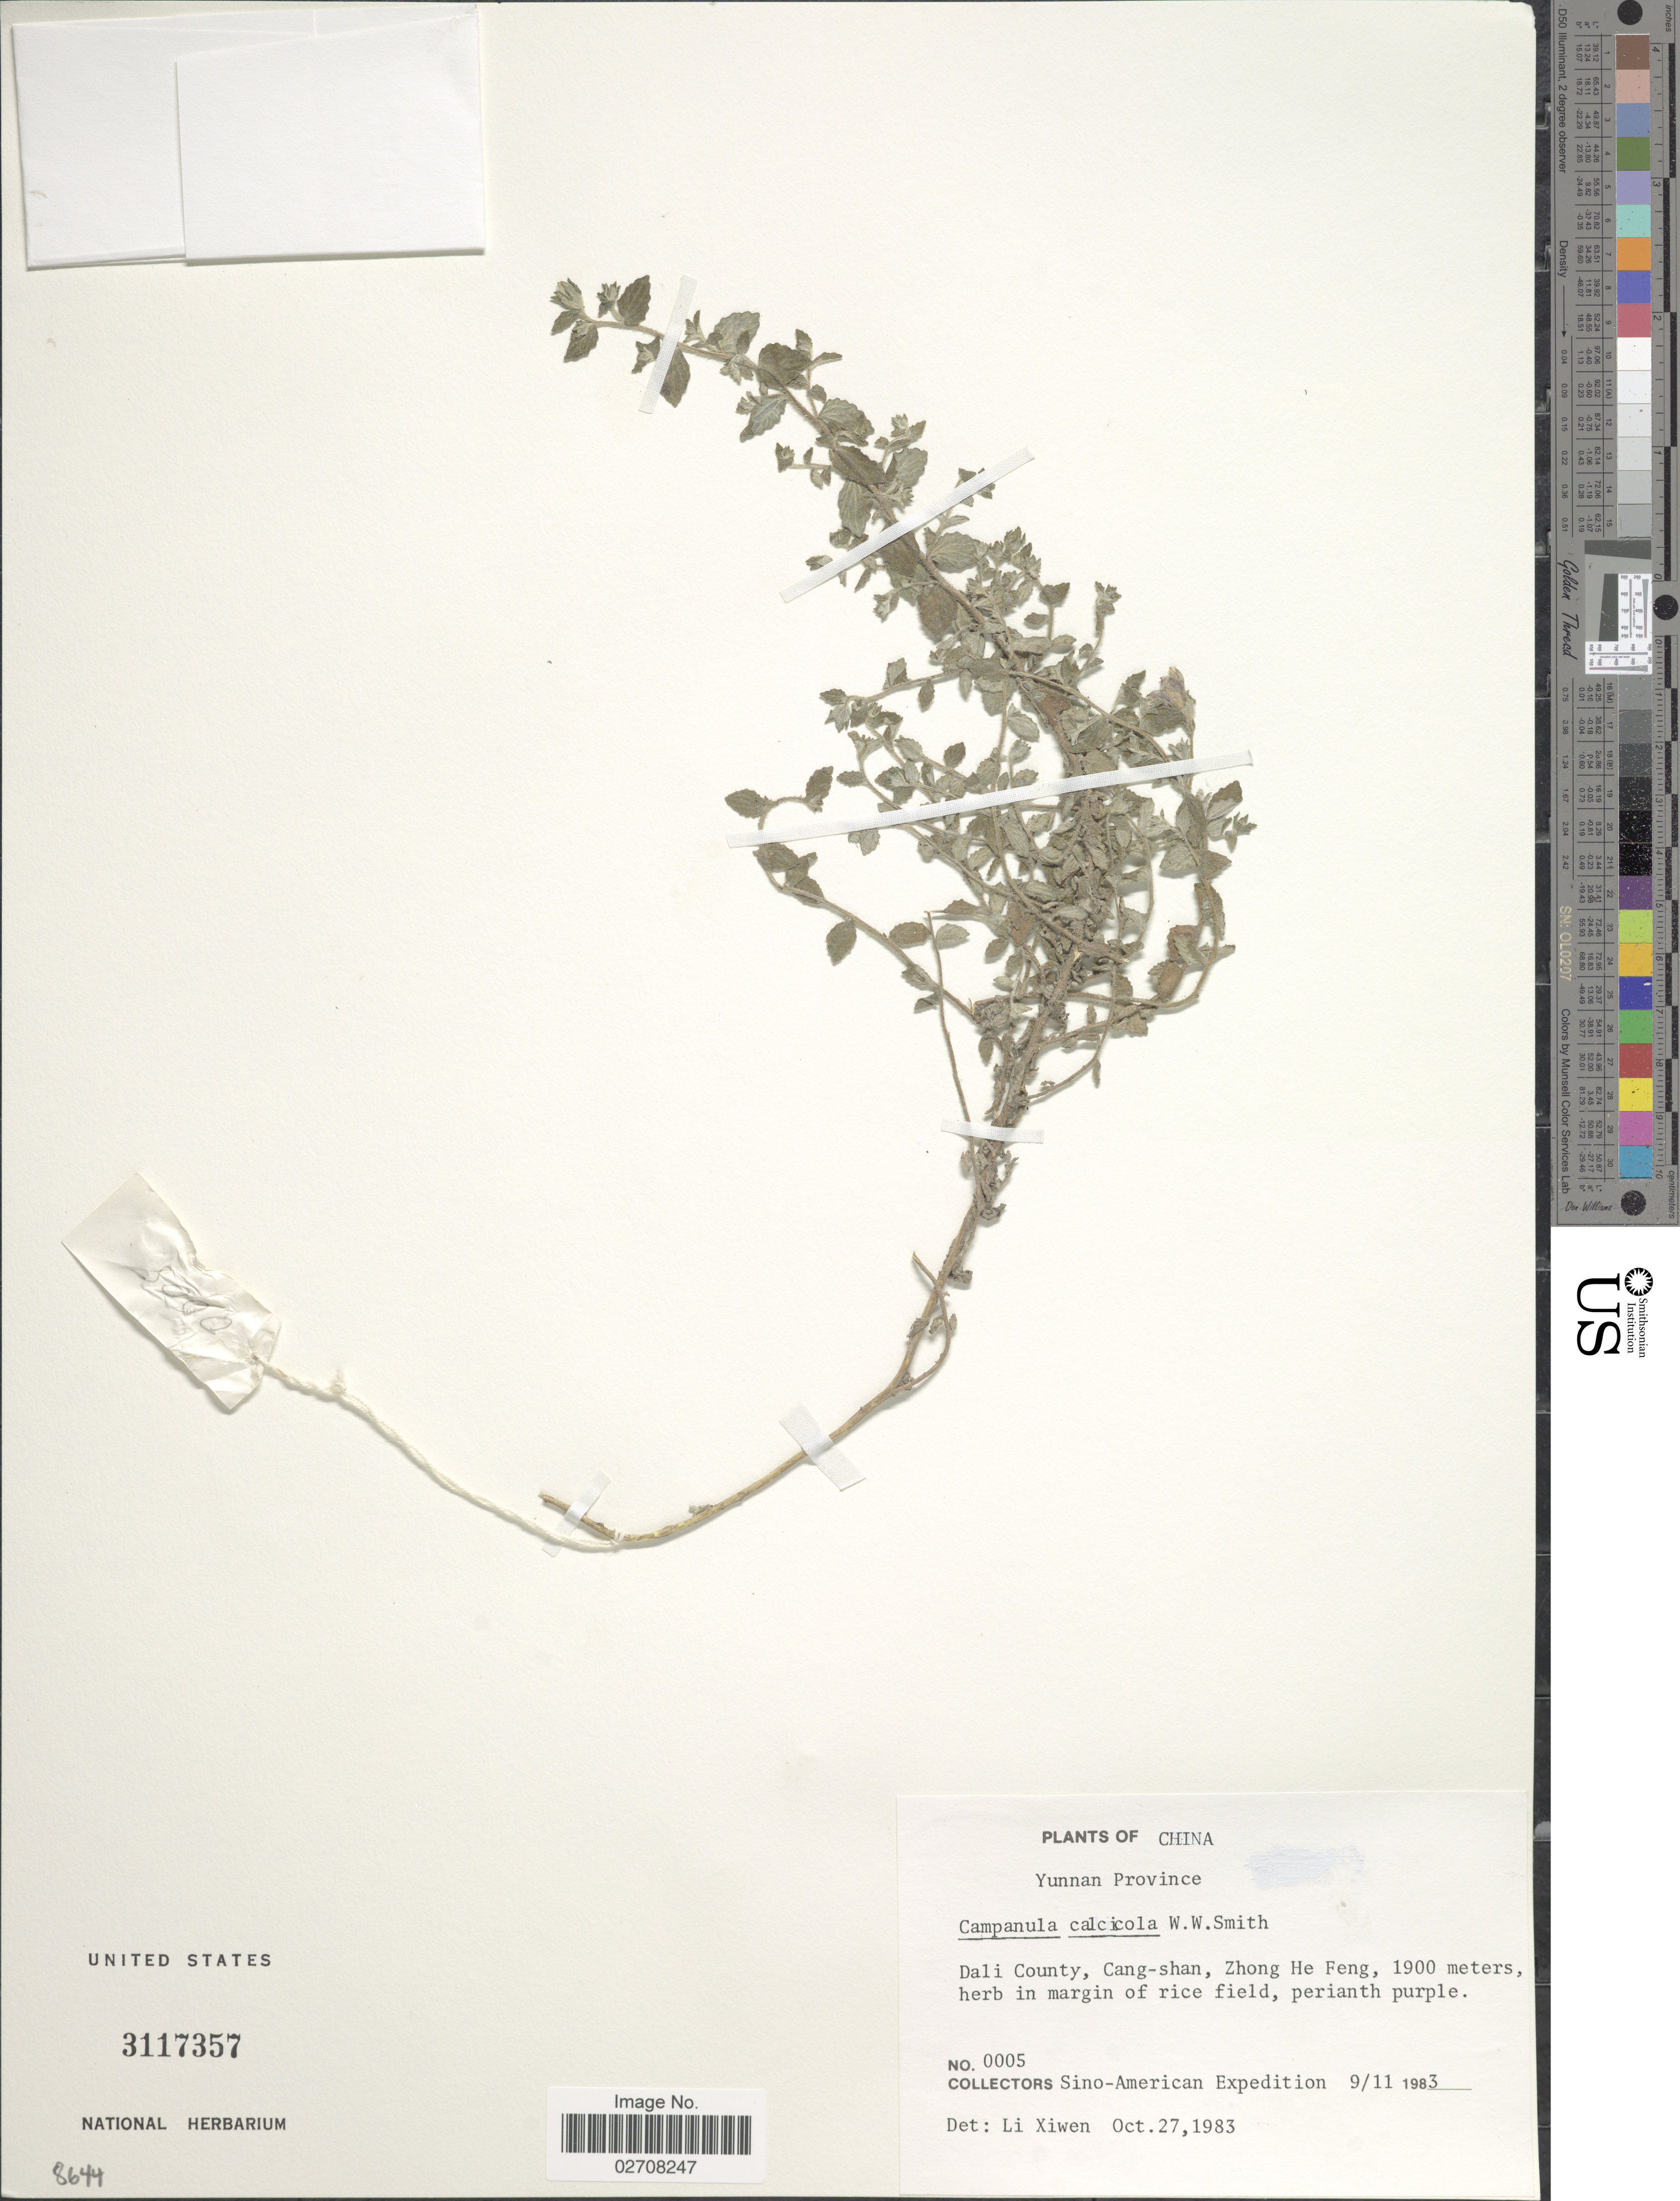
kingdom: Plantae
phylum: Tracheophyta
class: Magnoliopsida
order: Asterales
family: Campanulaceae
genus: Campanula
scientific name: Campanula calcicola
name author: W.W. Sm.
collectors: Sino-American Expedition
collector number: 0005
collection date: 1983-11-09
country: China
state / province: Yunnan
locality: Dali County, Cang-shan, Zhong He Feng.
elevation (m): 1900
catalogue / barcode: US 3117357